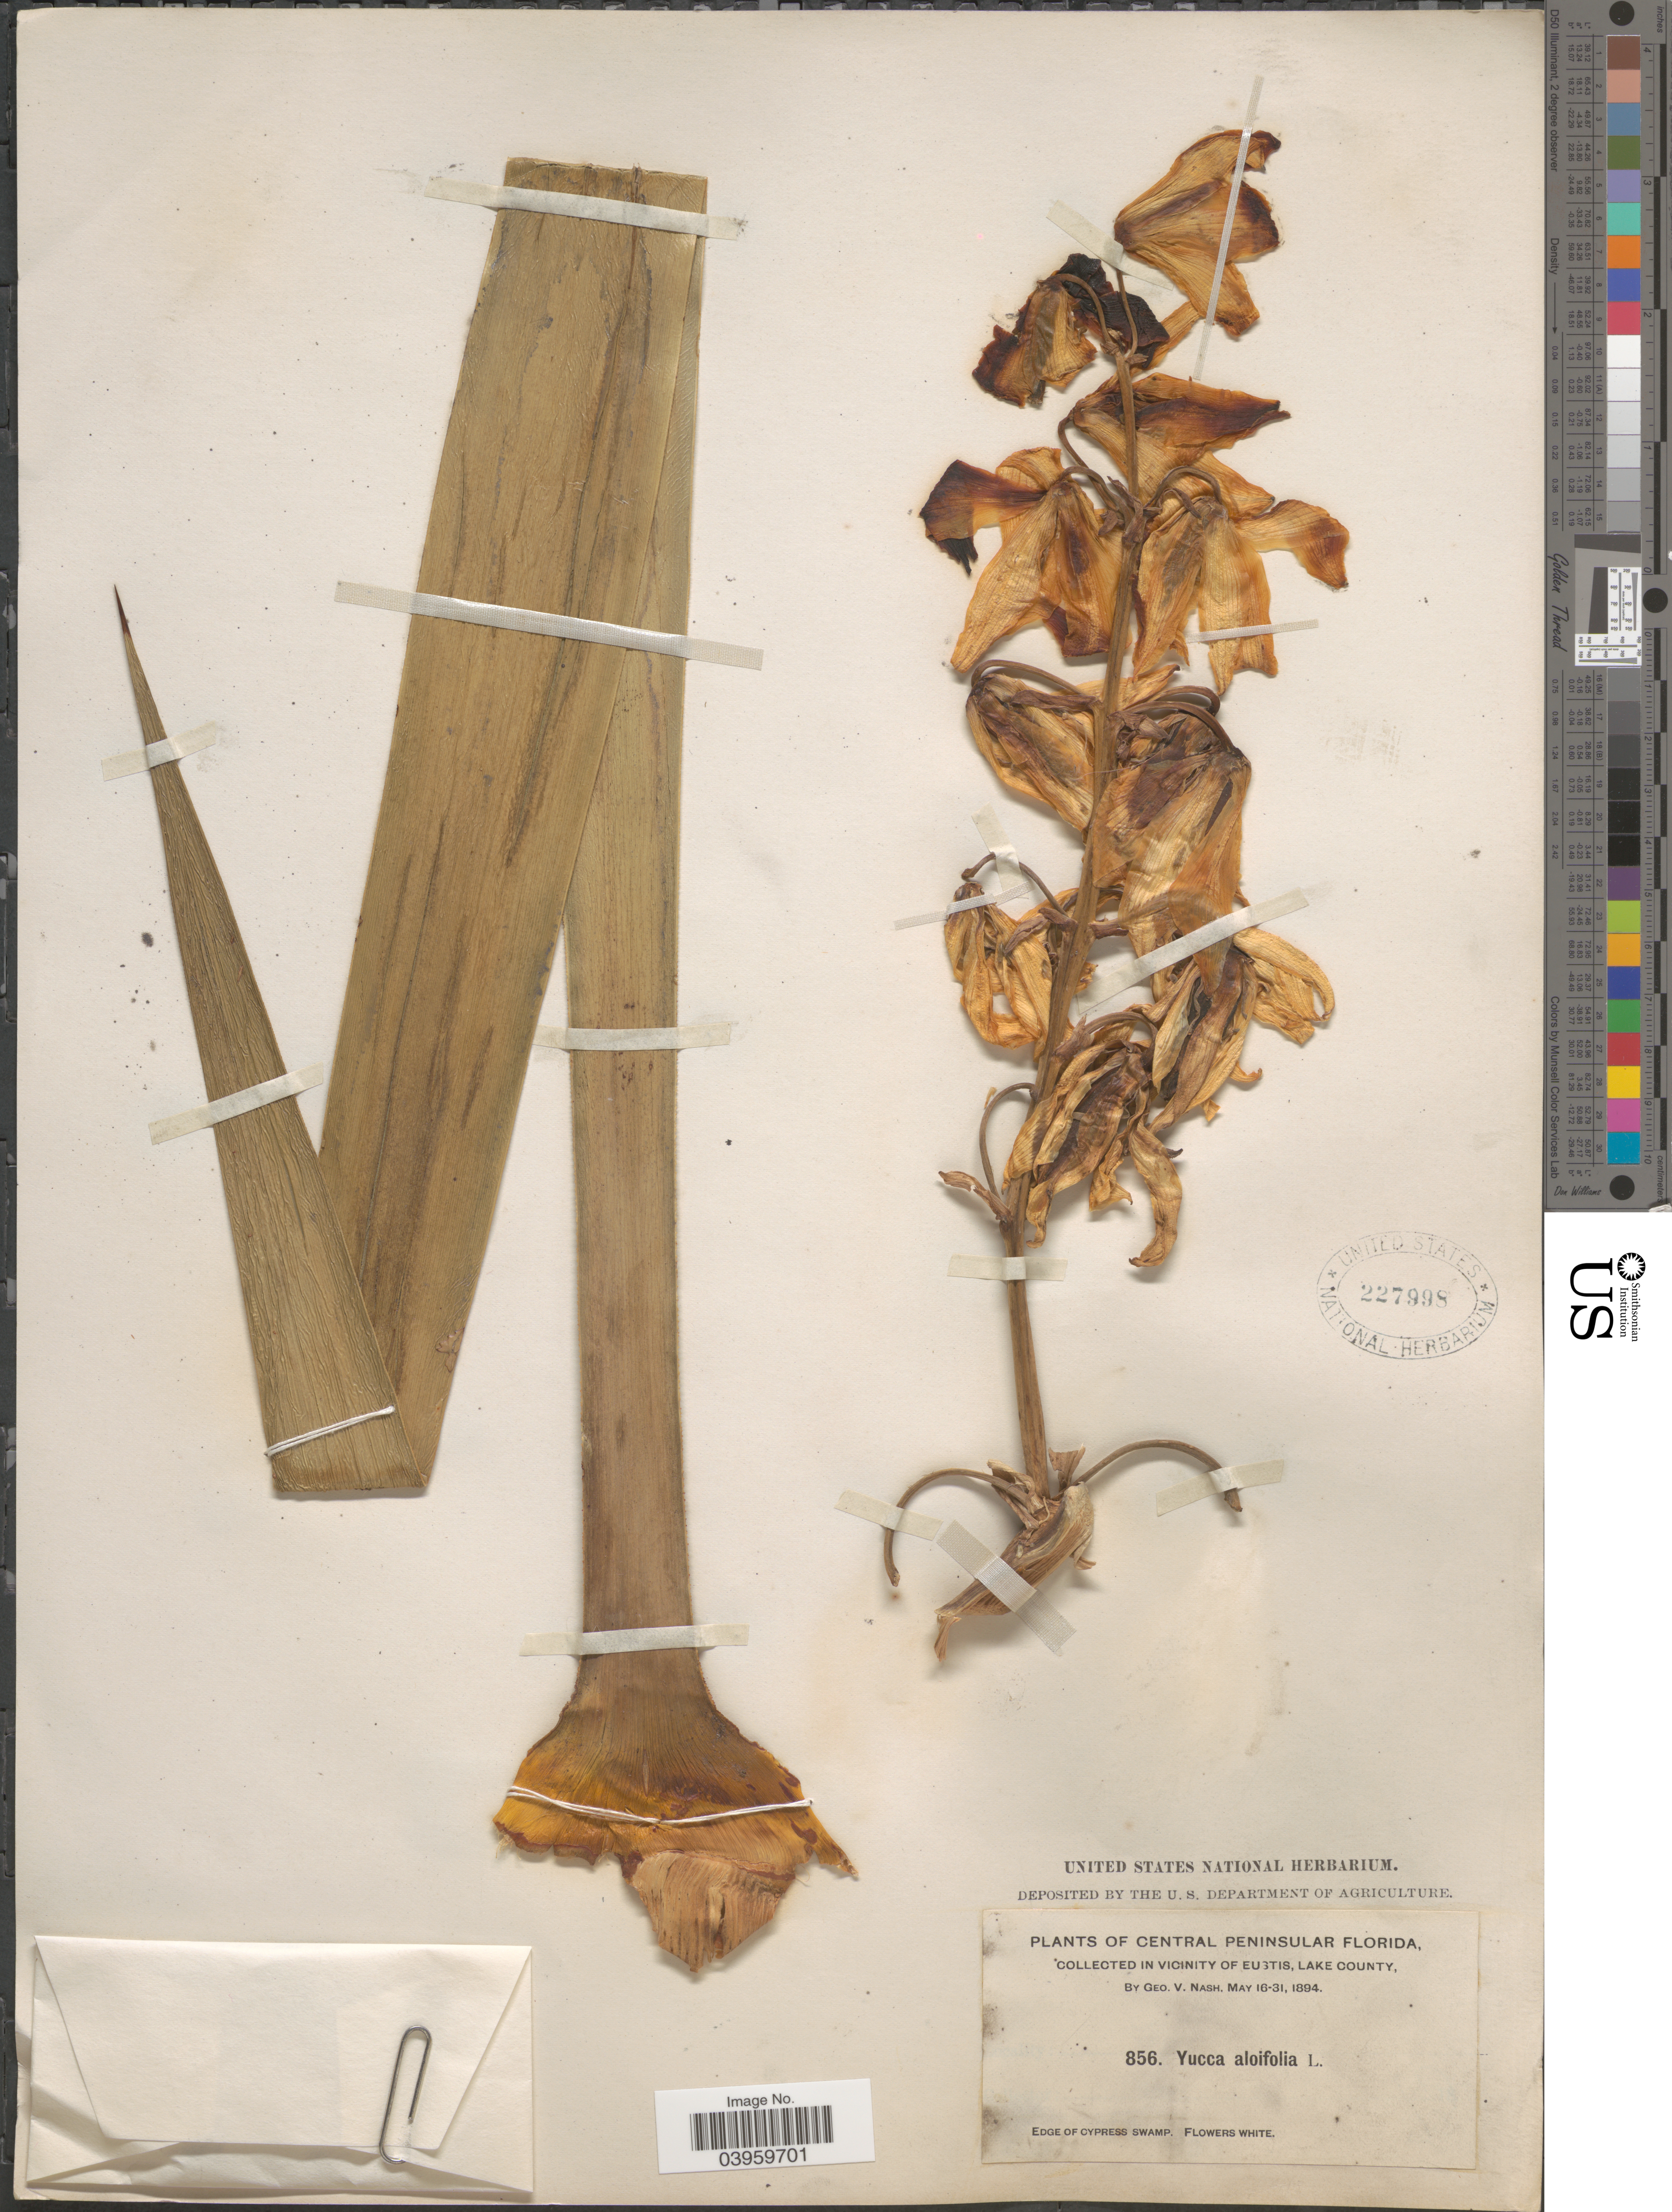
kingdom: Plantae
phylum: Tracheophyta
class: Liliopsida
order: Asparagales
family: Asparagaceae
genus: Yucca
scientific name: Yucca aloifolia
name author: L.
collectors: G. V. Nash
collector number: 856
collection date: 1894-05-16/1894-05-31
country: United States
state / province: Florida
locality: Central Peninsular Florida, in Vicinity of Eustis, Lake County. Edge of Cypress Swamp.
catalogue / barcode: US 227998